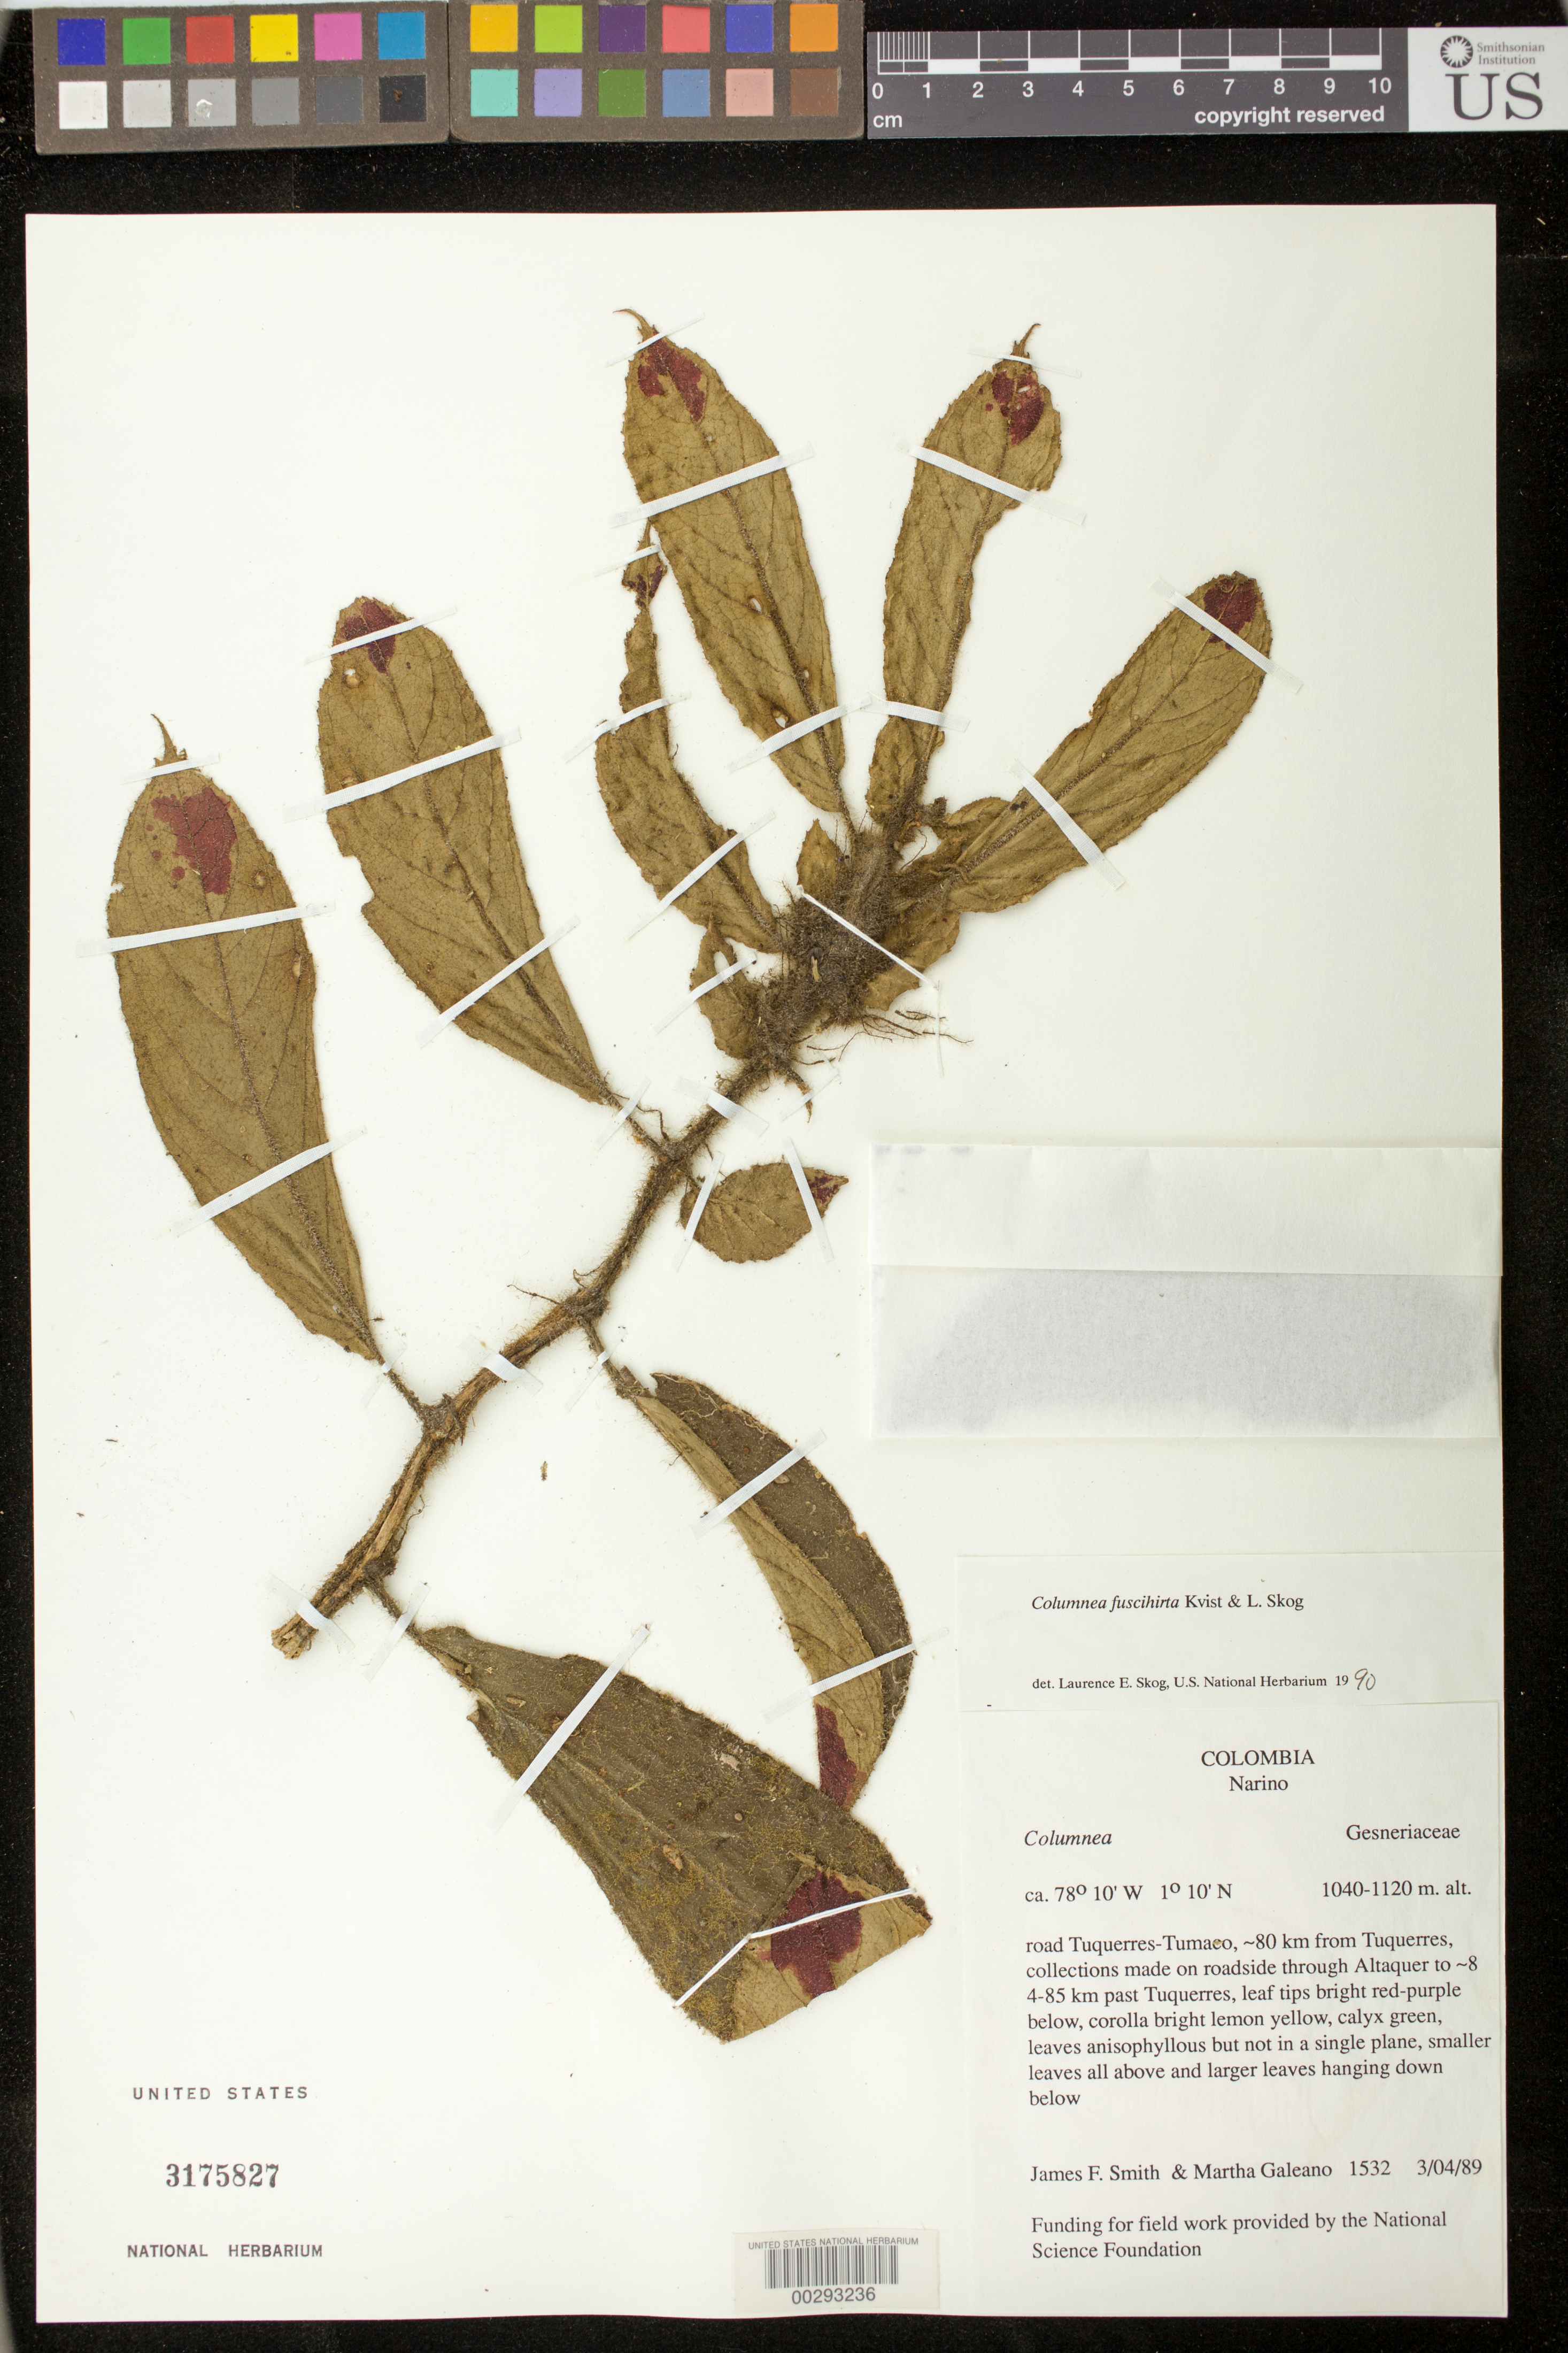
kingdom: Plantae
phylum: Tracheophyta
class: Magnoliopsida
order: Lamiales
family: Gesneriaceae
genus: Columnea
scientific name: Columnea fuscihirta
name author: L.P. Kvist & L.E. Skog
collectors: J. Smith & M. Galeano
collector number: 1532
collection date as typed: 04 Mar 1989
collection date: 1989-03-04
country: Colombia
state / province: Nariño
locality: Road Tuquerres-Tumaco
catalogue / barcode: US 3175827